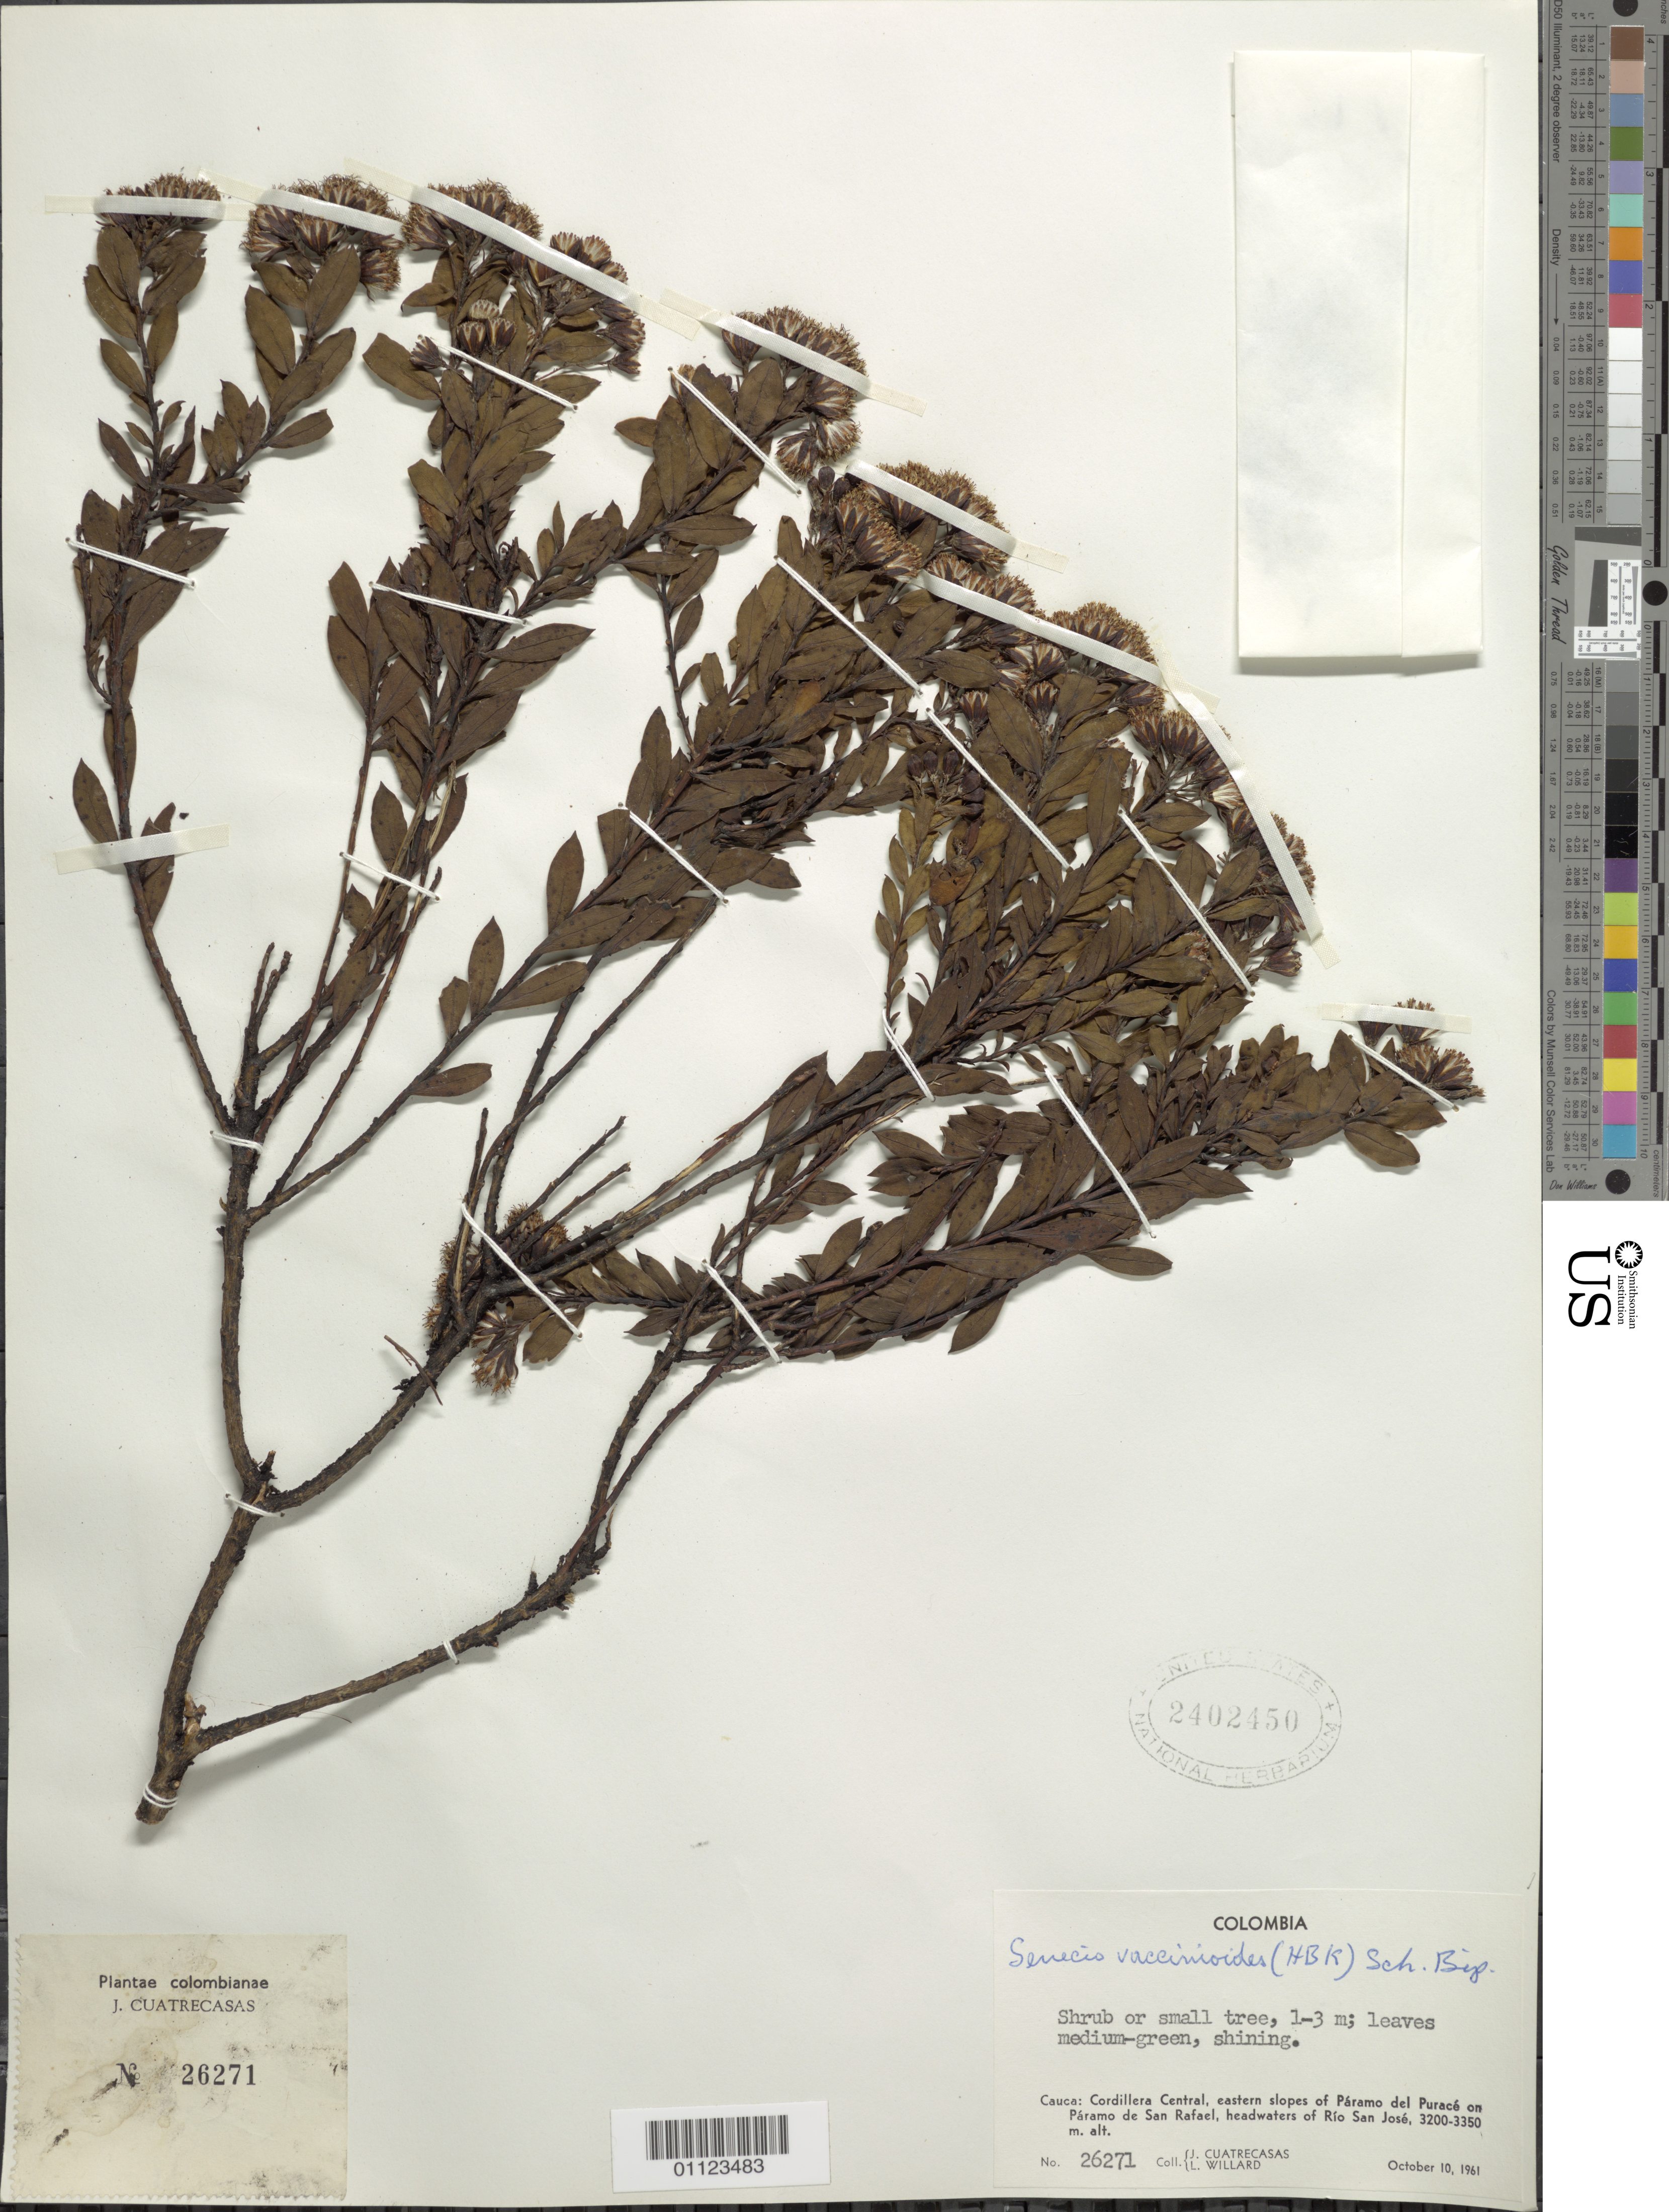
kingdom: Plantae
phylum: Tracheophyta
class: Magnoliopsida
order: Asterales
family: Asteraceae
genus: Pentacalia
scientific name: Pentacalia vaccinioides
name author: (Kunth) Cuatrec.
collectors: J. Cuatrecasas & J. Willard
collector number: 26271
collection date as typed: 10 Oct 1961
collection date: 1961-10-10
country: Colombia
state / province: Cauca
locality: Cordillera Central, eastern slopes of Páramo del Purace on Páramo de San Rafael, headwaters of Río San José.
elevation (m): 3200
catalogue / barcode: US 2402450